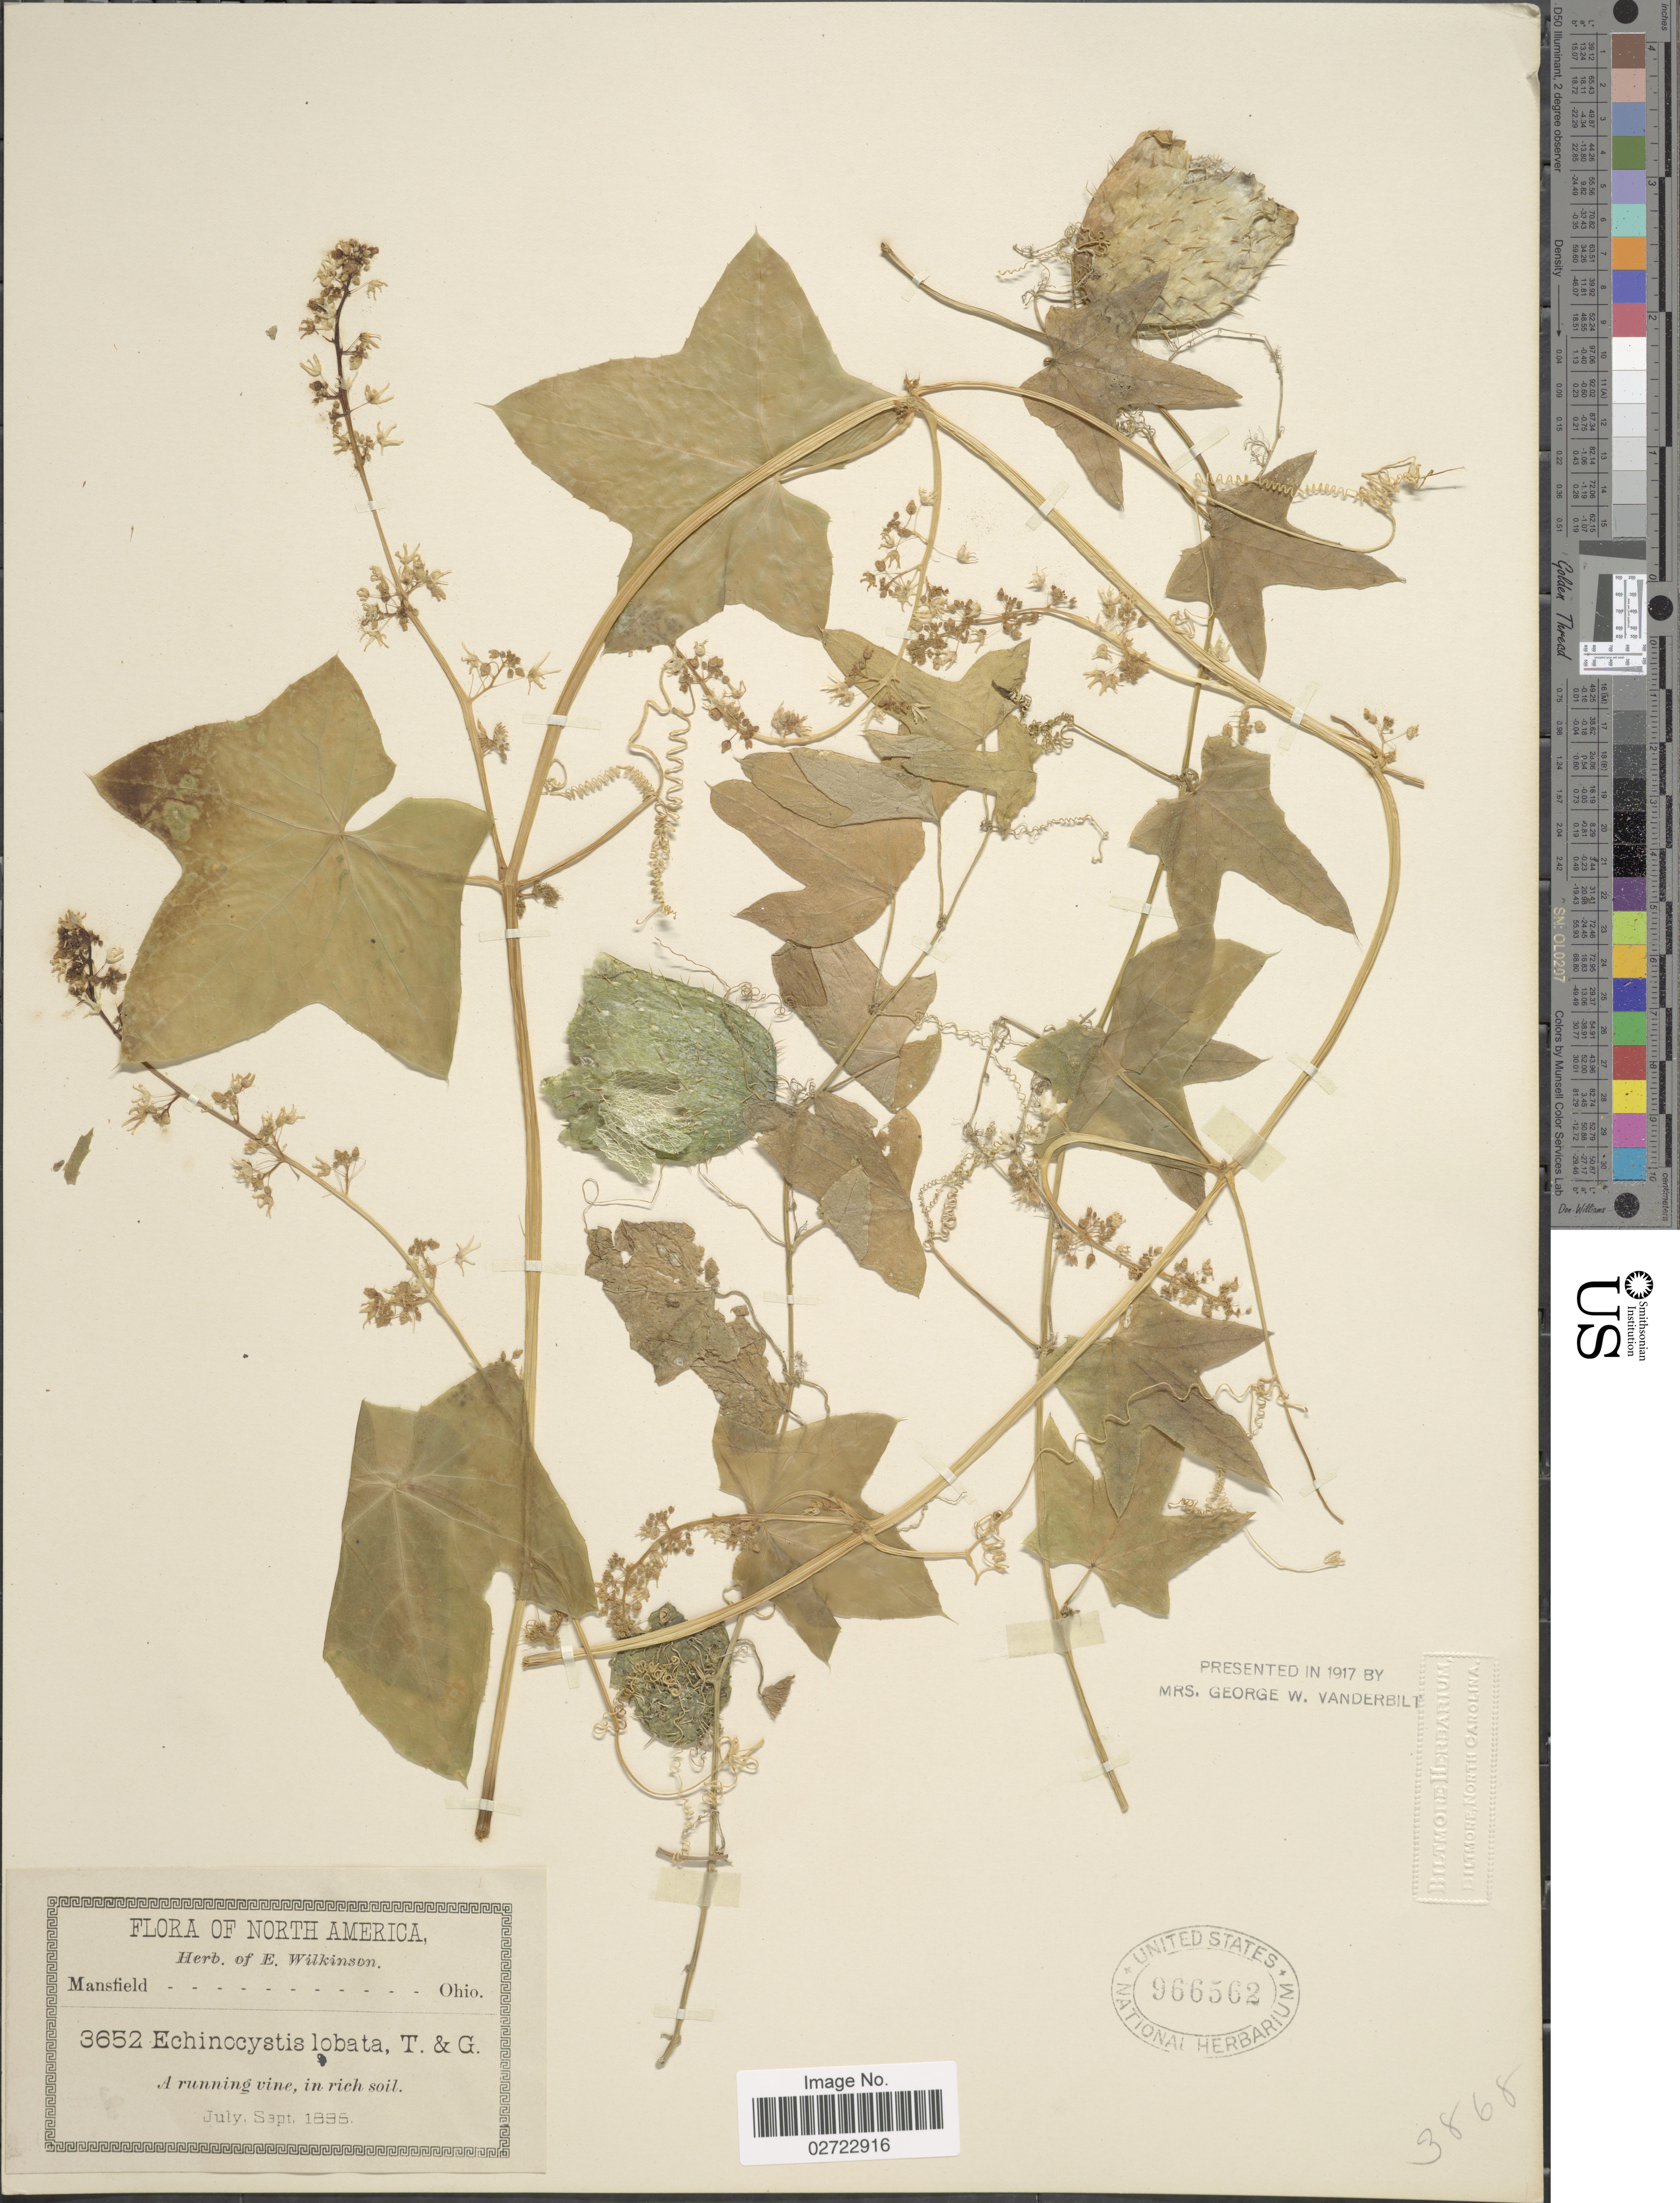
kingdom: Plantae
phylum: Tracheophyta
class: Magnoliopsida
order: Cucurbitales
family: Cucurbitaceae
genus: Echinocystis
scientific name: Echinocystis lobata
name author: (Michx.) Torr. & A. Gray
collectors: ex herb. E. Wilkinson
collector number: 3652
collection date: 1886-07/1886-09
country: United States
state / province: Ohio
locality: Mansfield, a running vine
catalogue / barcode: US 966562